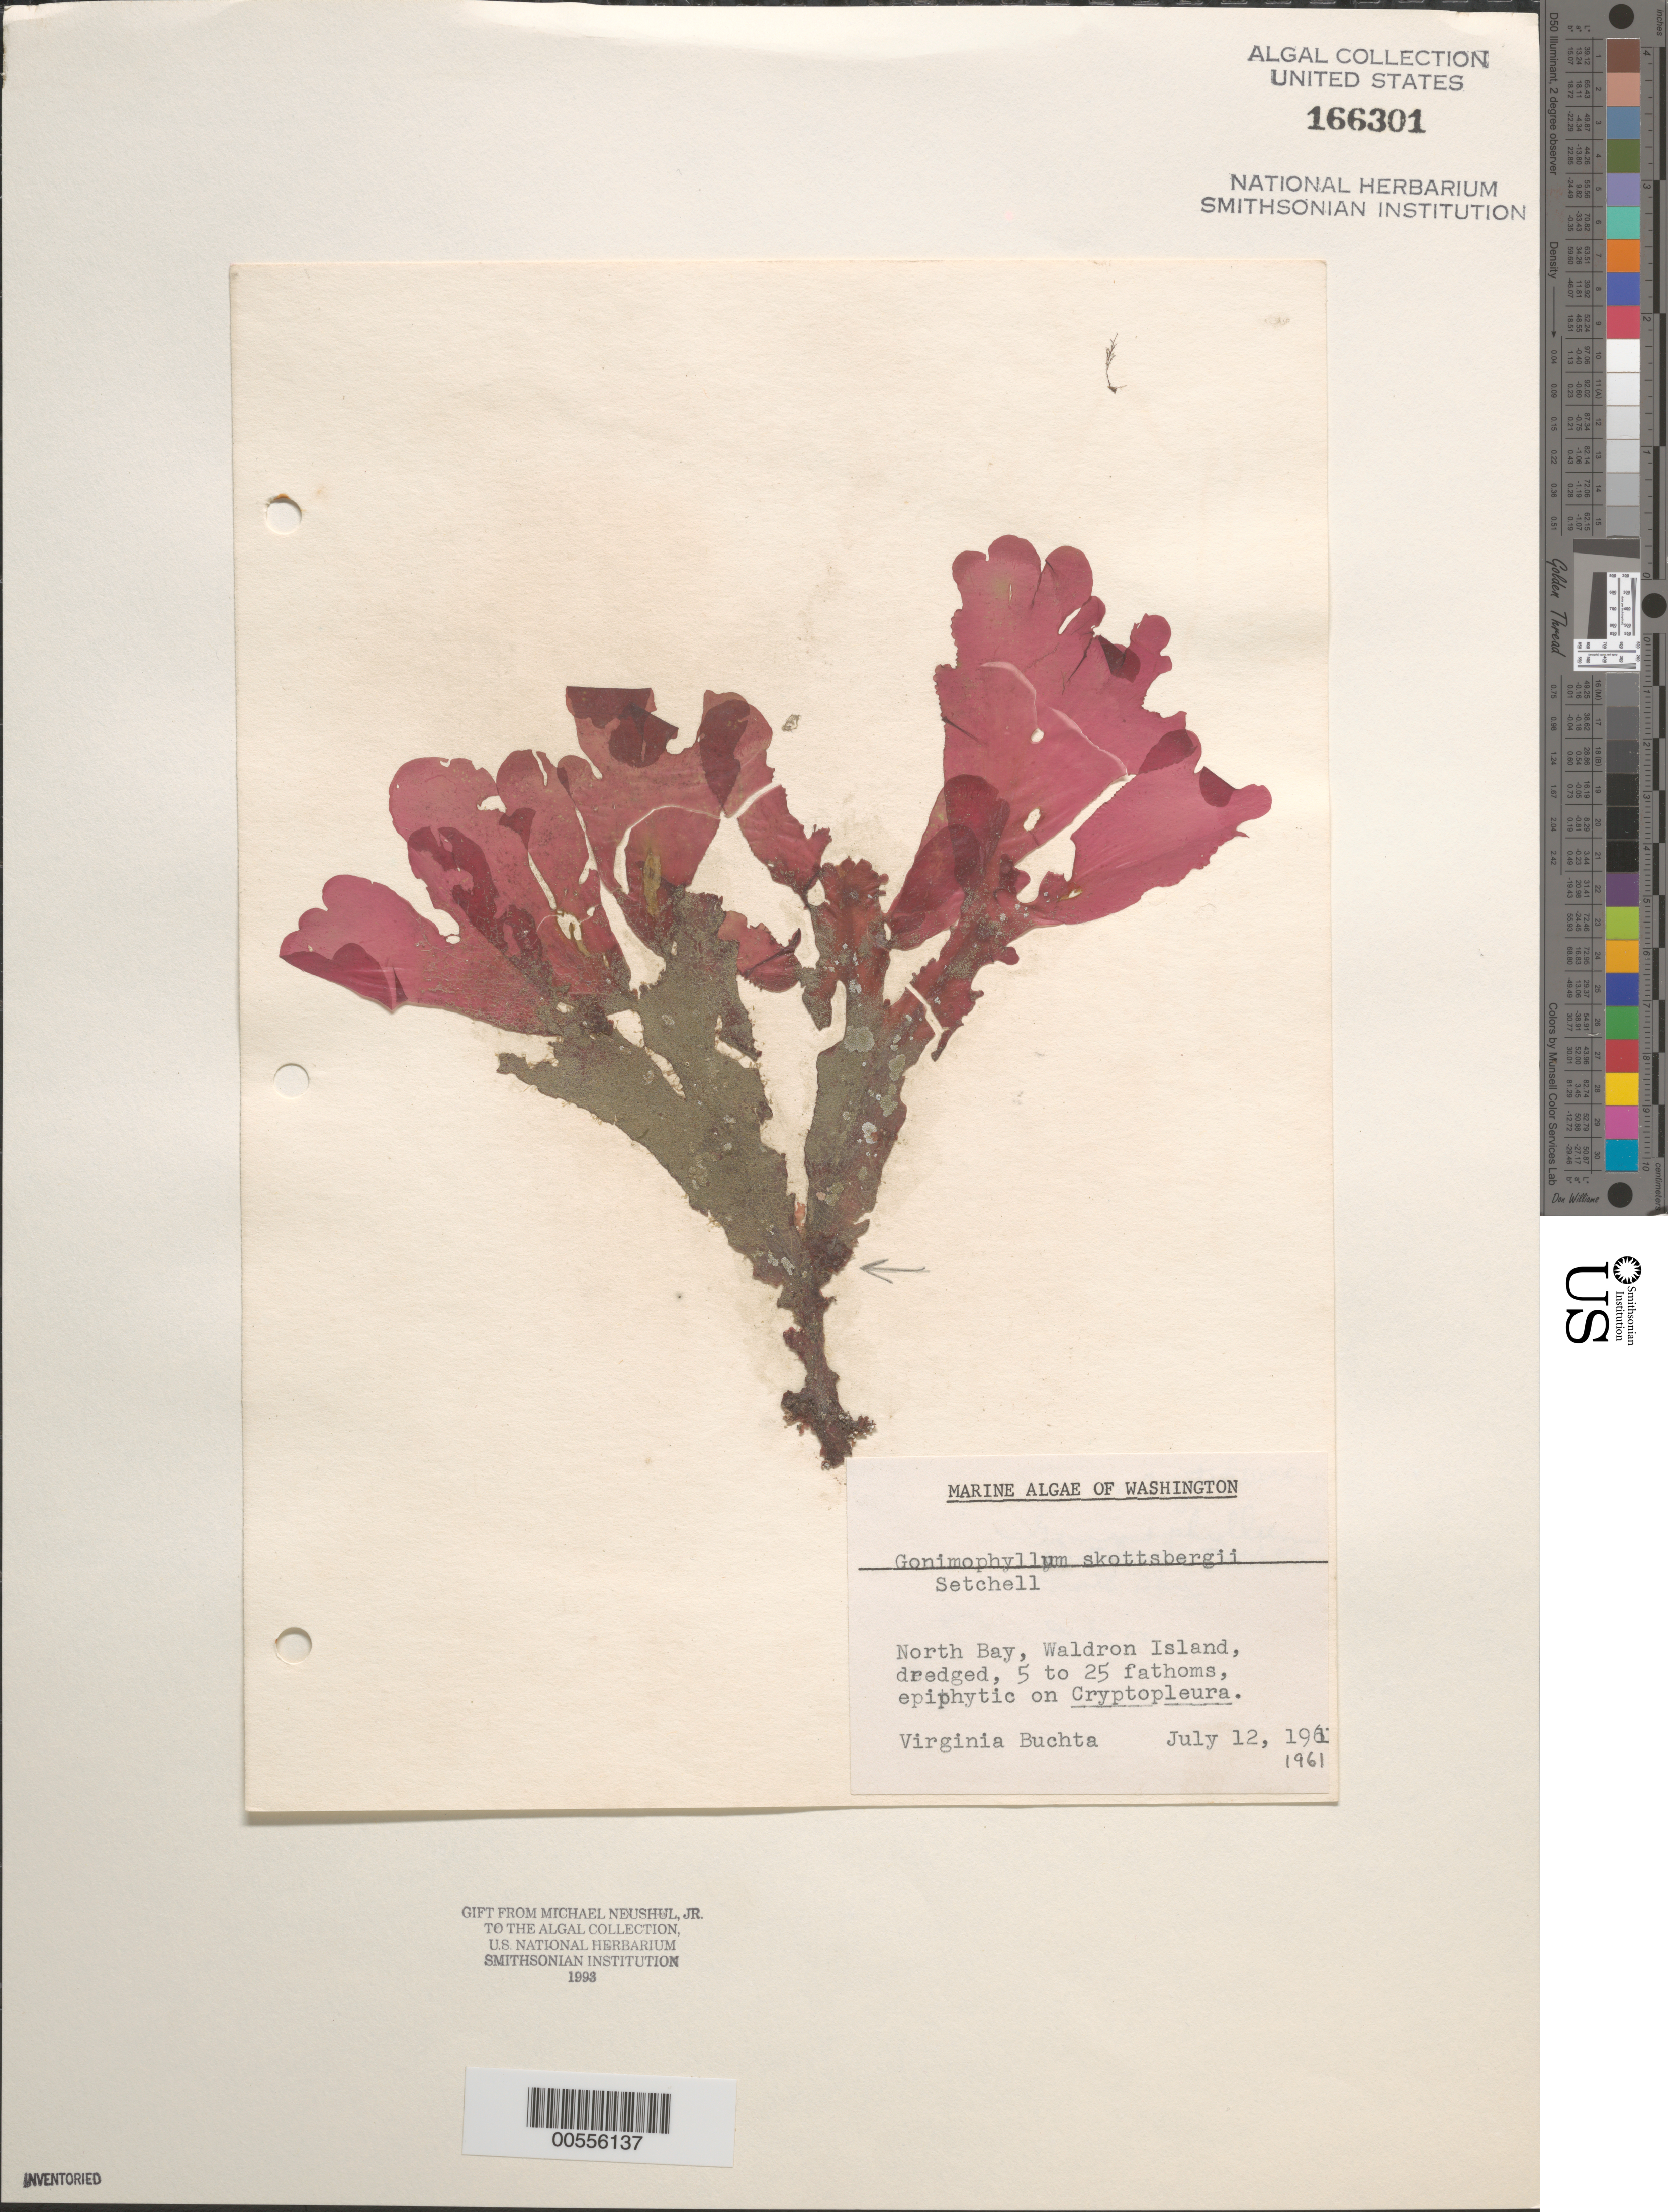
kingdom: Plantae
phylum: Rhodophyta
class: Florideophyceae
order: Ceramiales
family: Delesseriaceae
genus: Gonimophyllum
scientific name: Gonimophyllum skottsbergii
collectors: V. Buchta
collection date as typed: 12 Jul 1961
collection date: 1961-07-12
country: United States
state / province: Washington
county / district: San Juan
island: Waldron Island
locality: North Bay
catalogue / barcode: US 166301